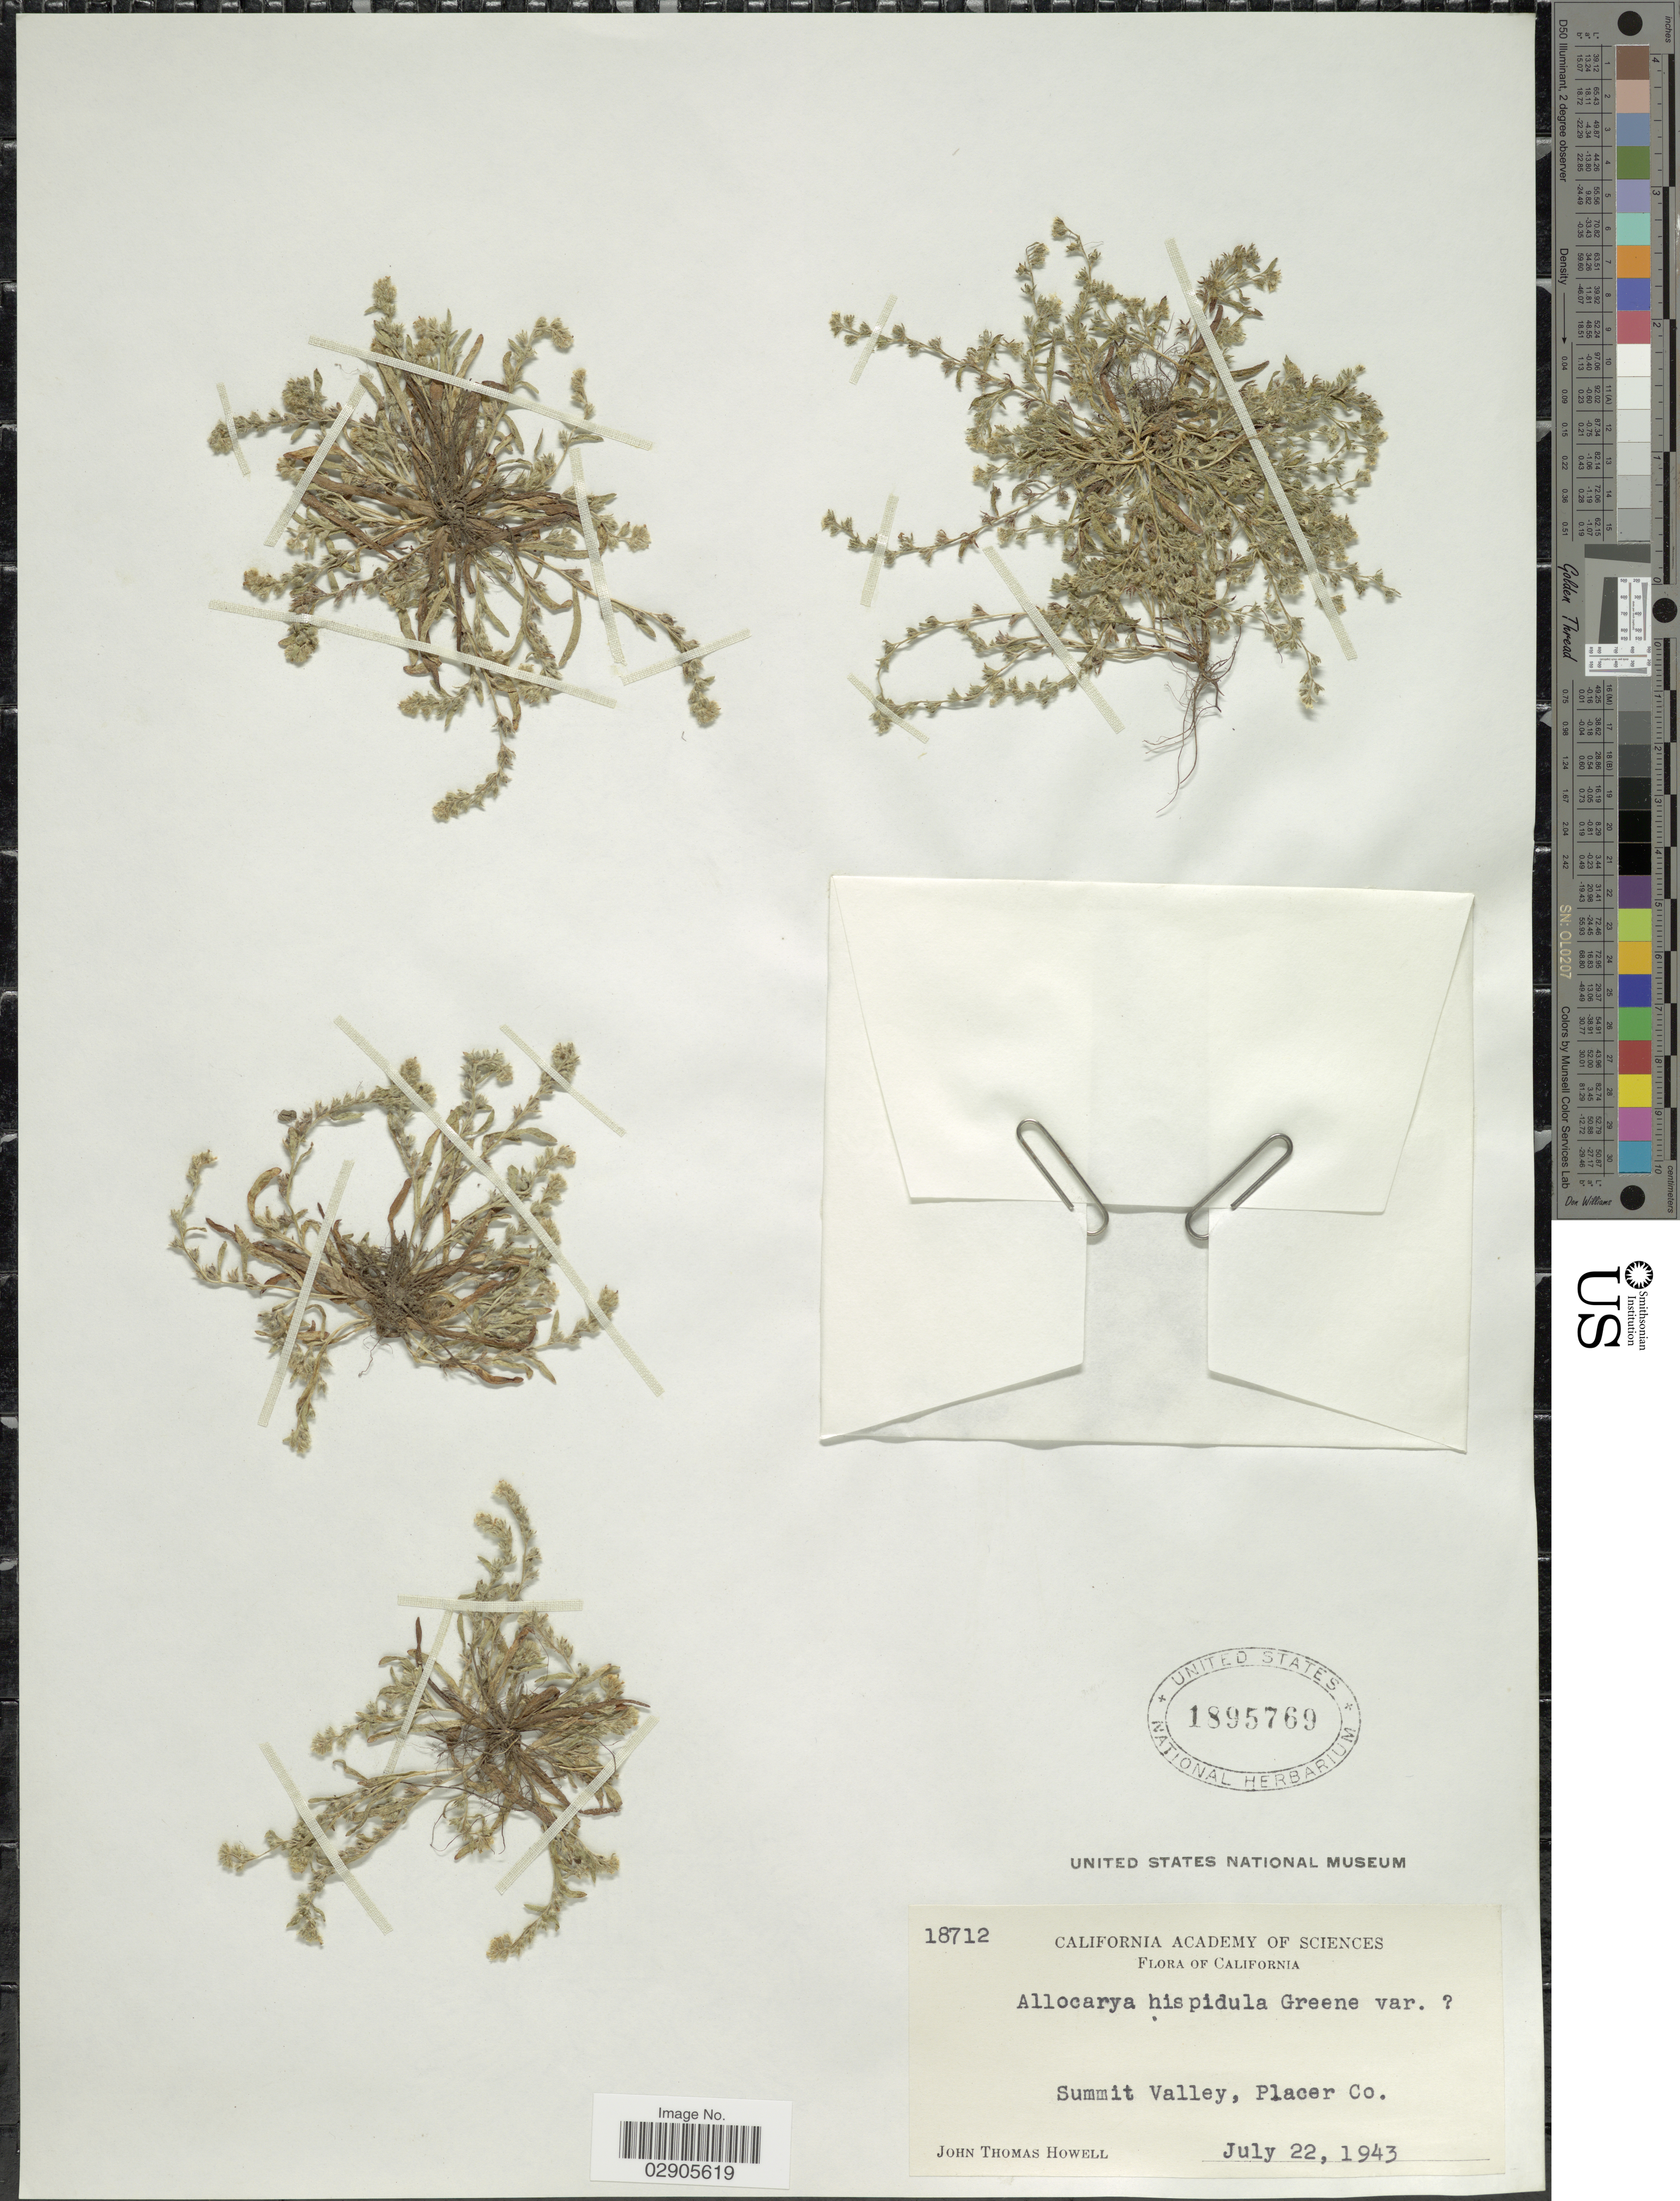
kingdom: Plantae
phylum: Tracheophyta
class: Magnoliopsida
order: Boraginales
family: Boraginaceae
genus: Plagiobothrys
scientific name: Plagiobothrys hispidulus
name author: (Greene) I.M. Johnst.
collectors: J. T. Howell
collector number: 18712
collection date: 1943-07-22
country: United States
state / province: California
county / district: Placer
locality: Summit Valley, Placer Co.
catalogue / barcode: US 1895769